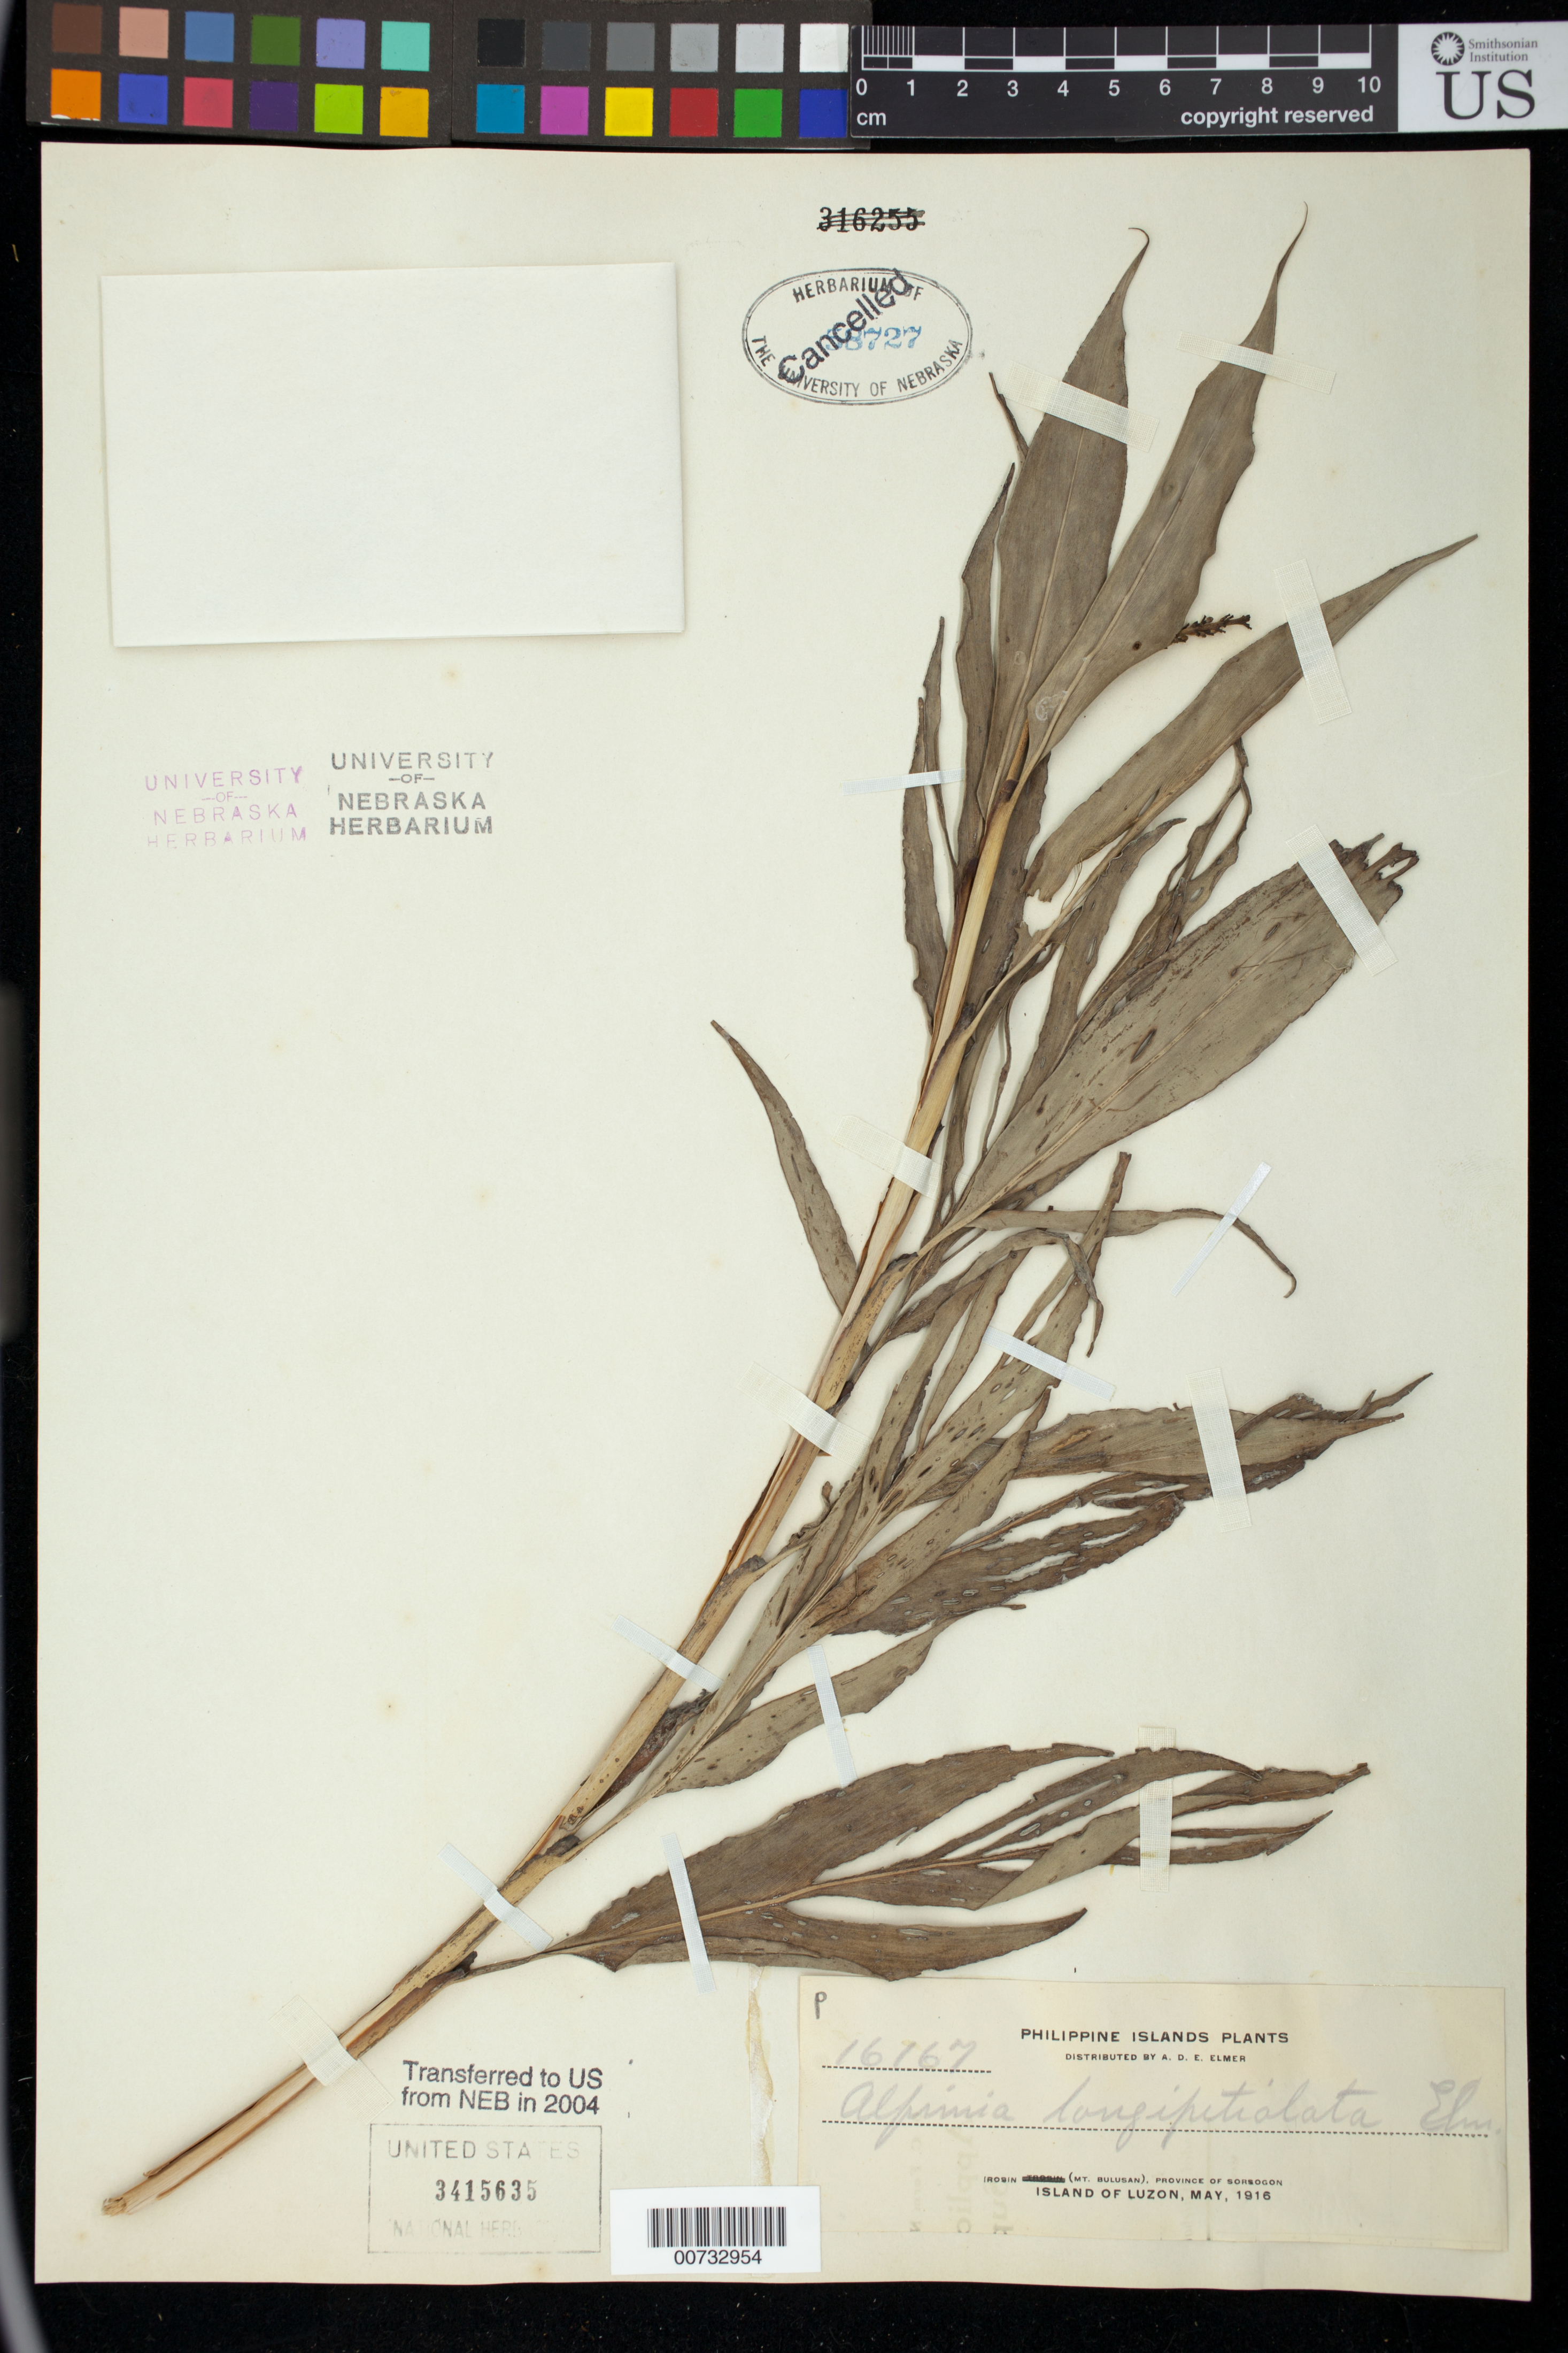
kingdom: Plantae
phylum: Tracheophyta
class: Liliopsida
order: Zingiberales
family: Zingiberaceae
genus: Alpinia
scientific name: Alpinia longipetiolata Elmer, nom. illeg.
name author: Elmer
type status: Isosyntype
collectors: A. D. E. Elmer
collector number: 16167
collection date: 1916-05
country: Philippines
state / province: Bicol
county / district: Sorsogon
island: Luzon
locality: Irosin (Mt Bulusan)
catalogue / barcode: US 3415635